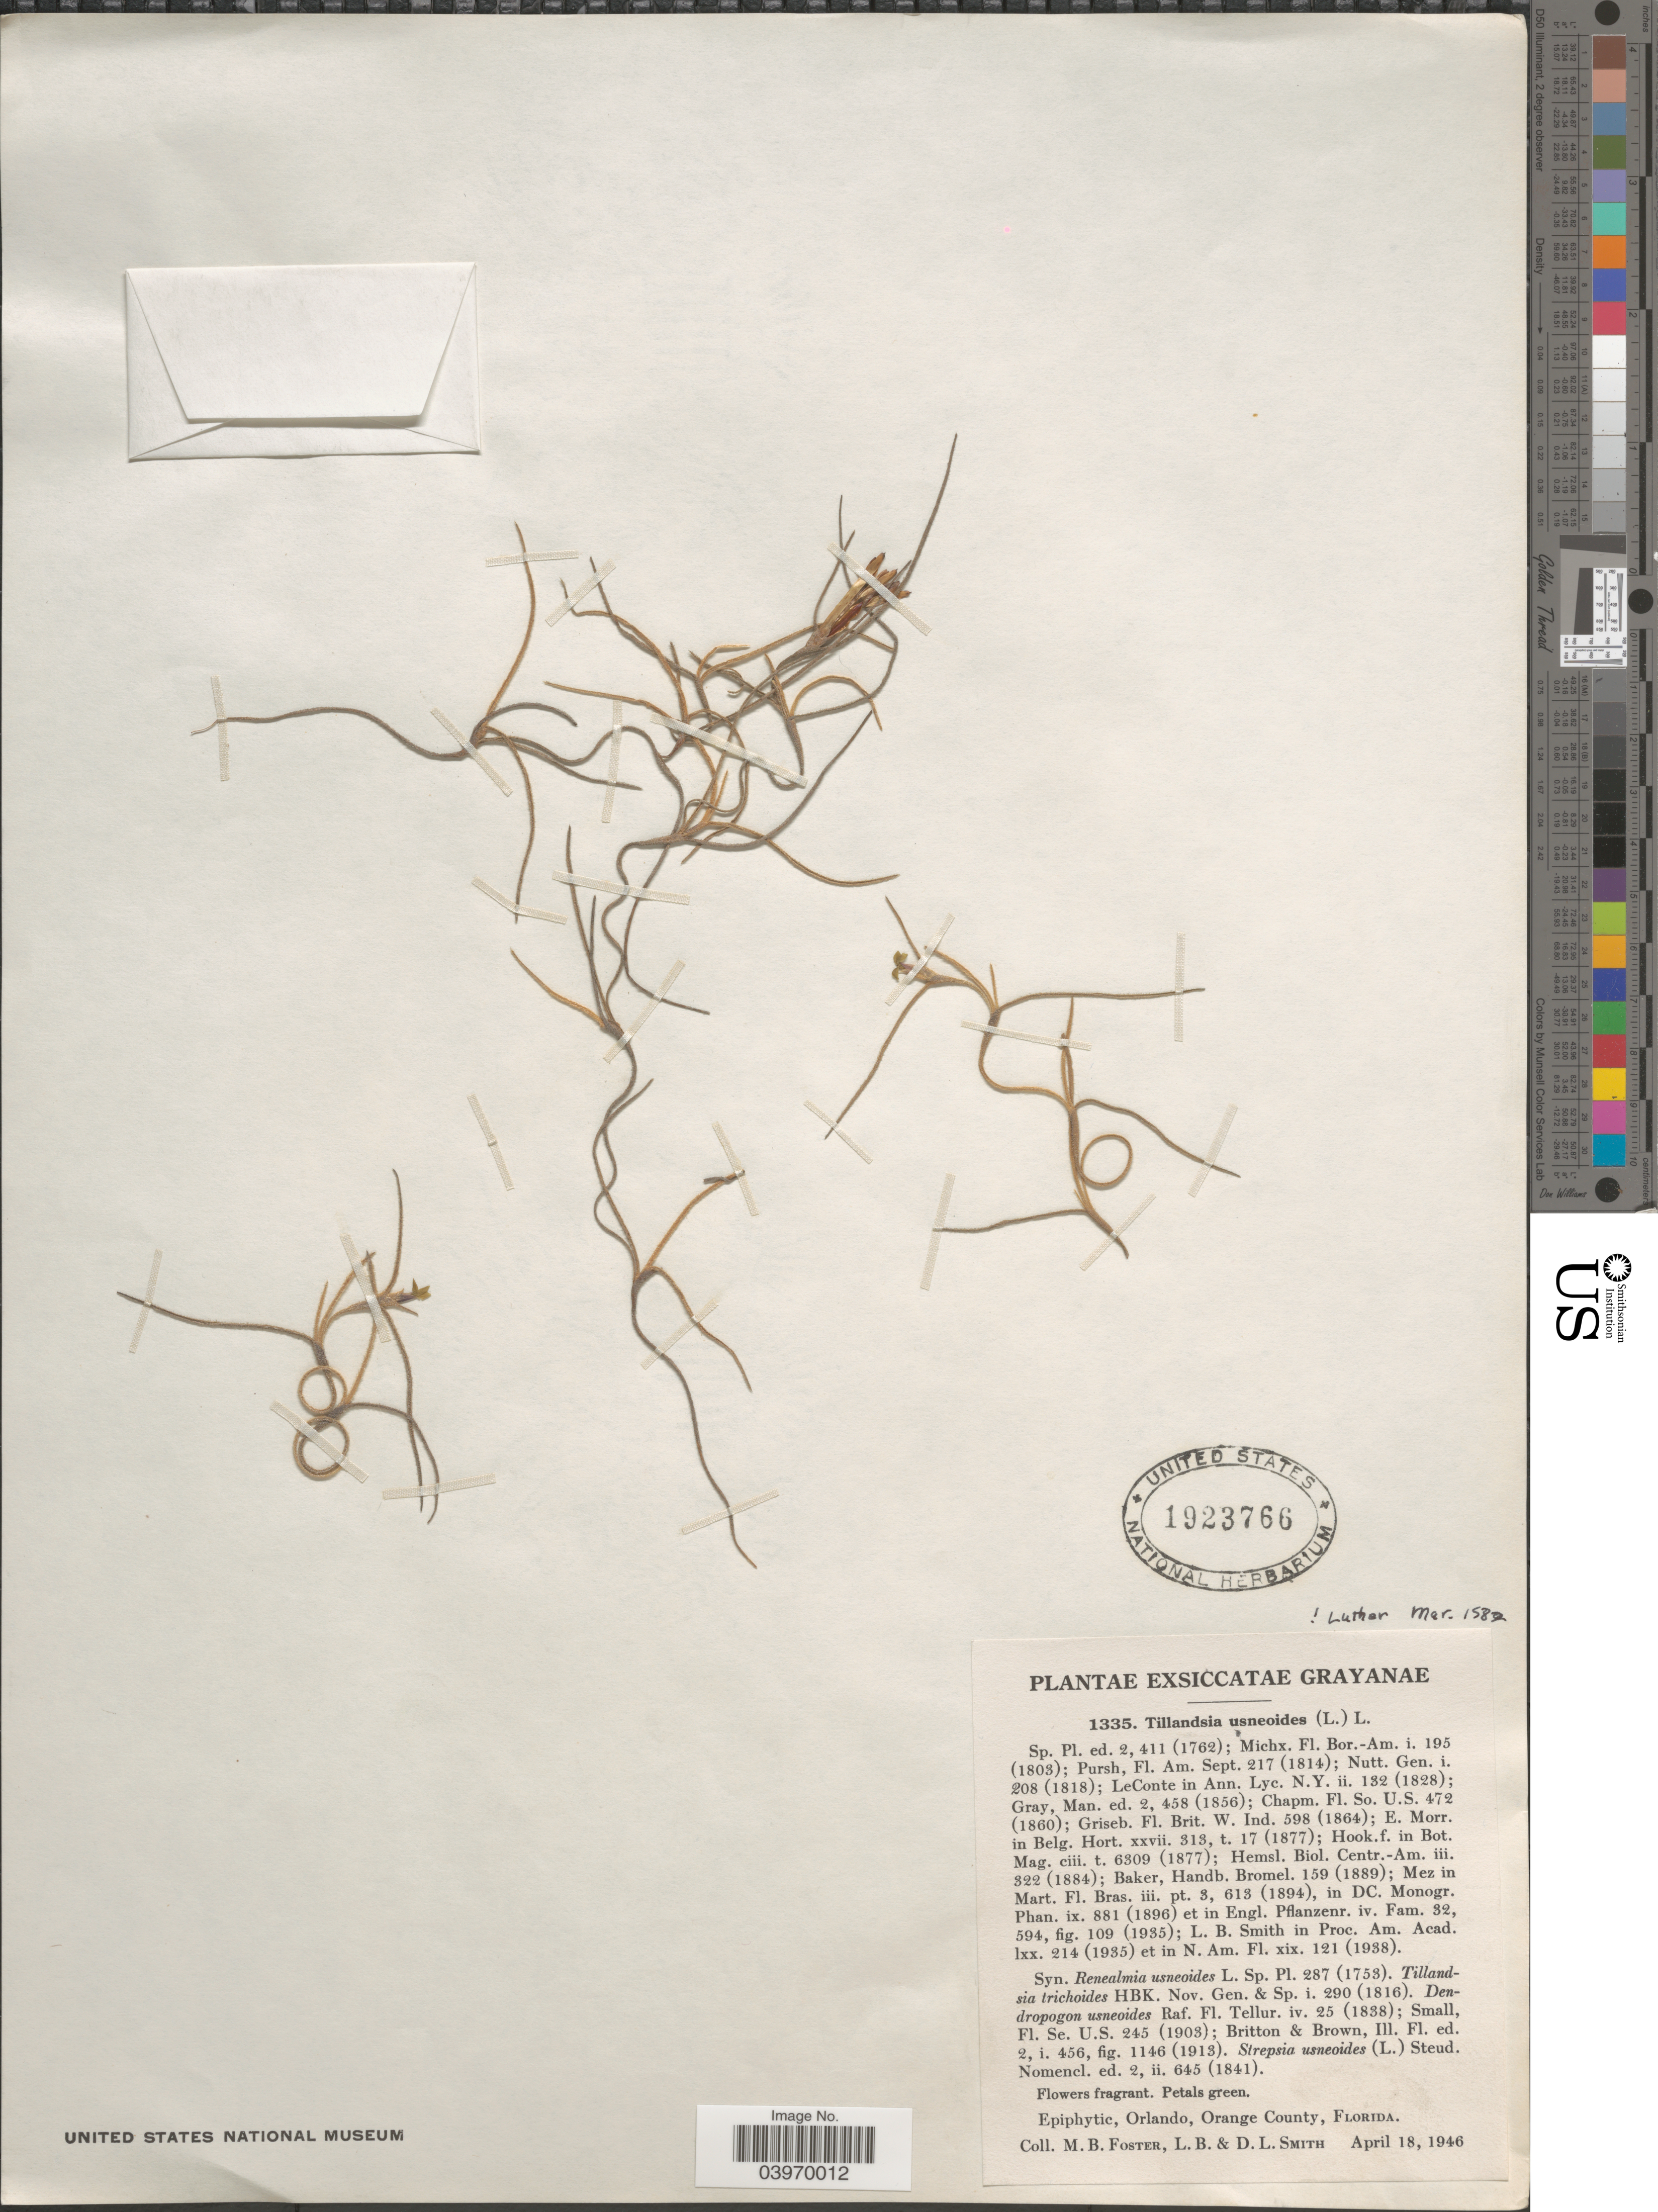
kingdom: Plantae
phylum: Tracheophyta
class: Liliopsida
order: Poales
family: Bromeliaceae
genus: Tillandsia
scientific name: Tillandsia usneoides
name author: (L.) L.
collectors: M. B. Foster, L. Smith & D. L. Smith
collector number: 1335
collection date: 1946-04-18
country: United States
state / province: Florida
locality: Orlando, Orange County.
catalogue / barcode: US 1923766